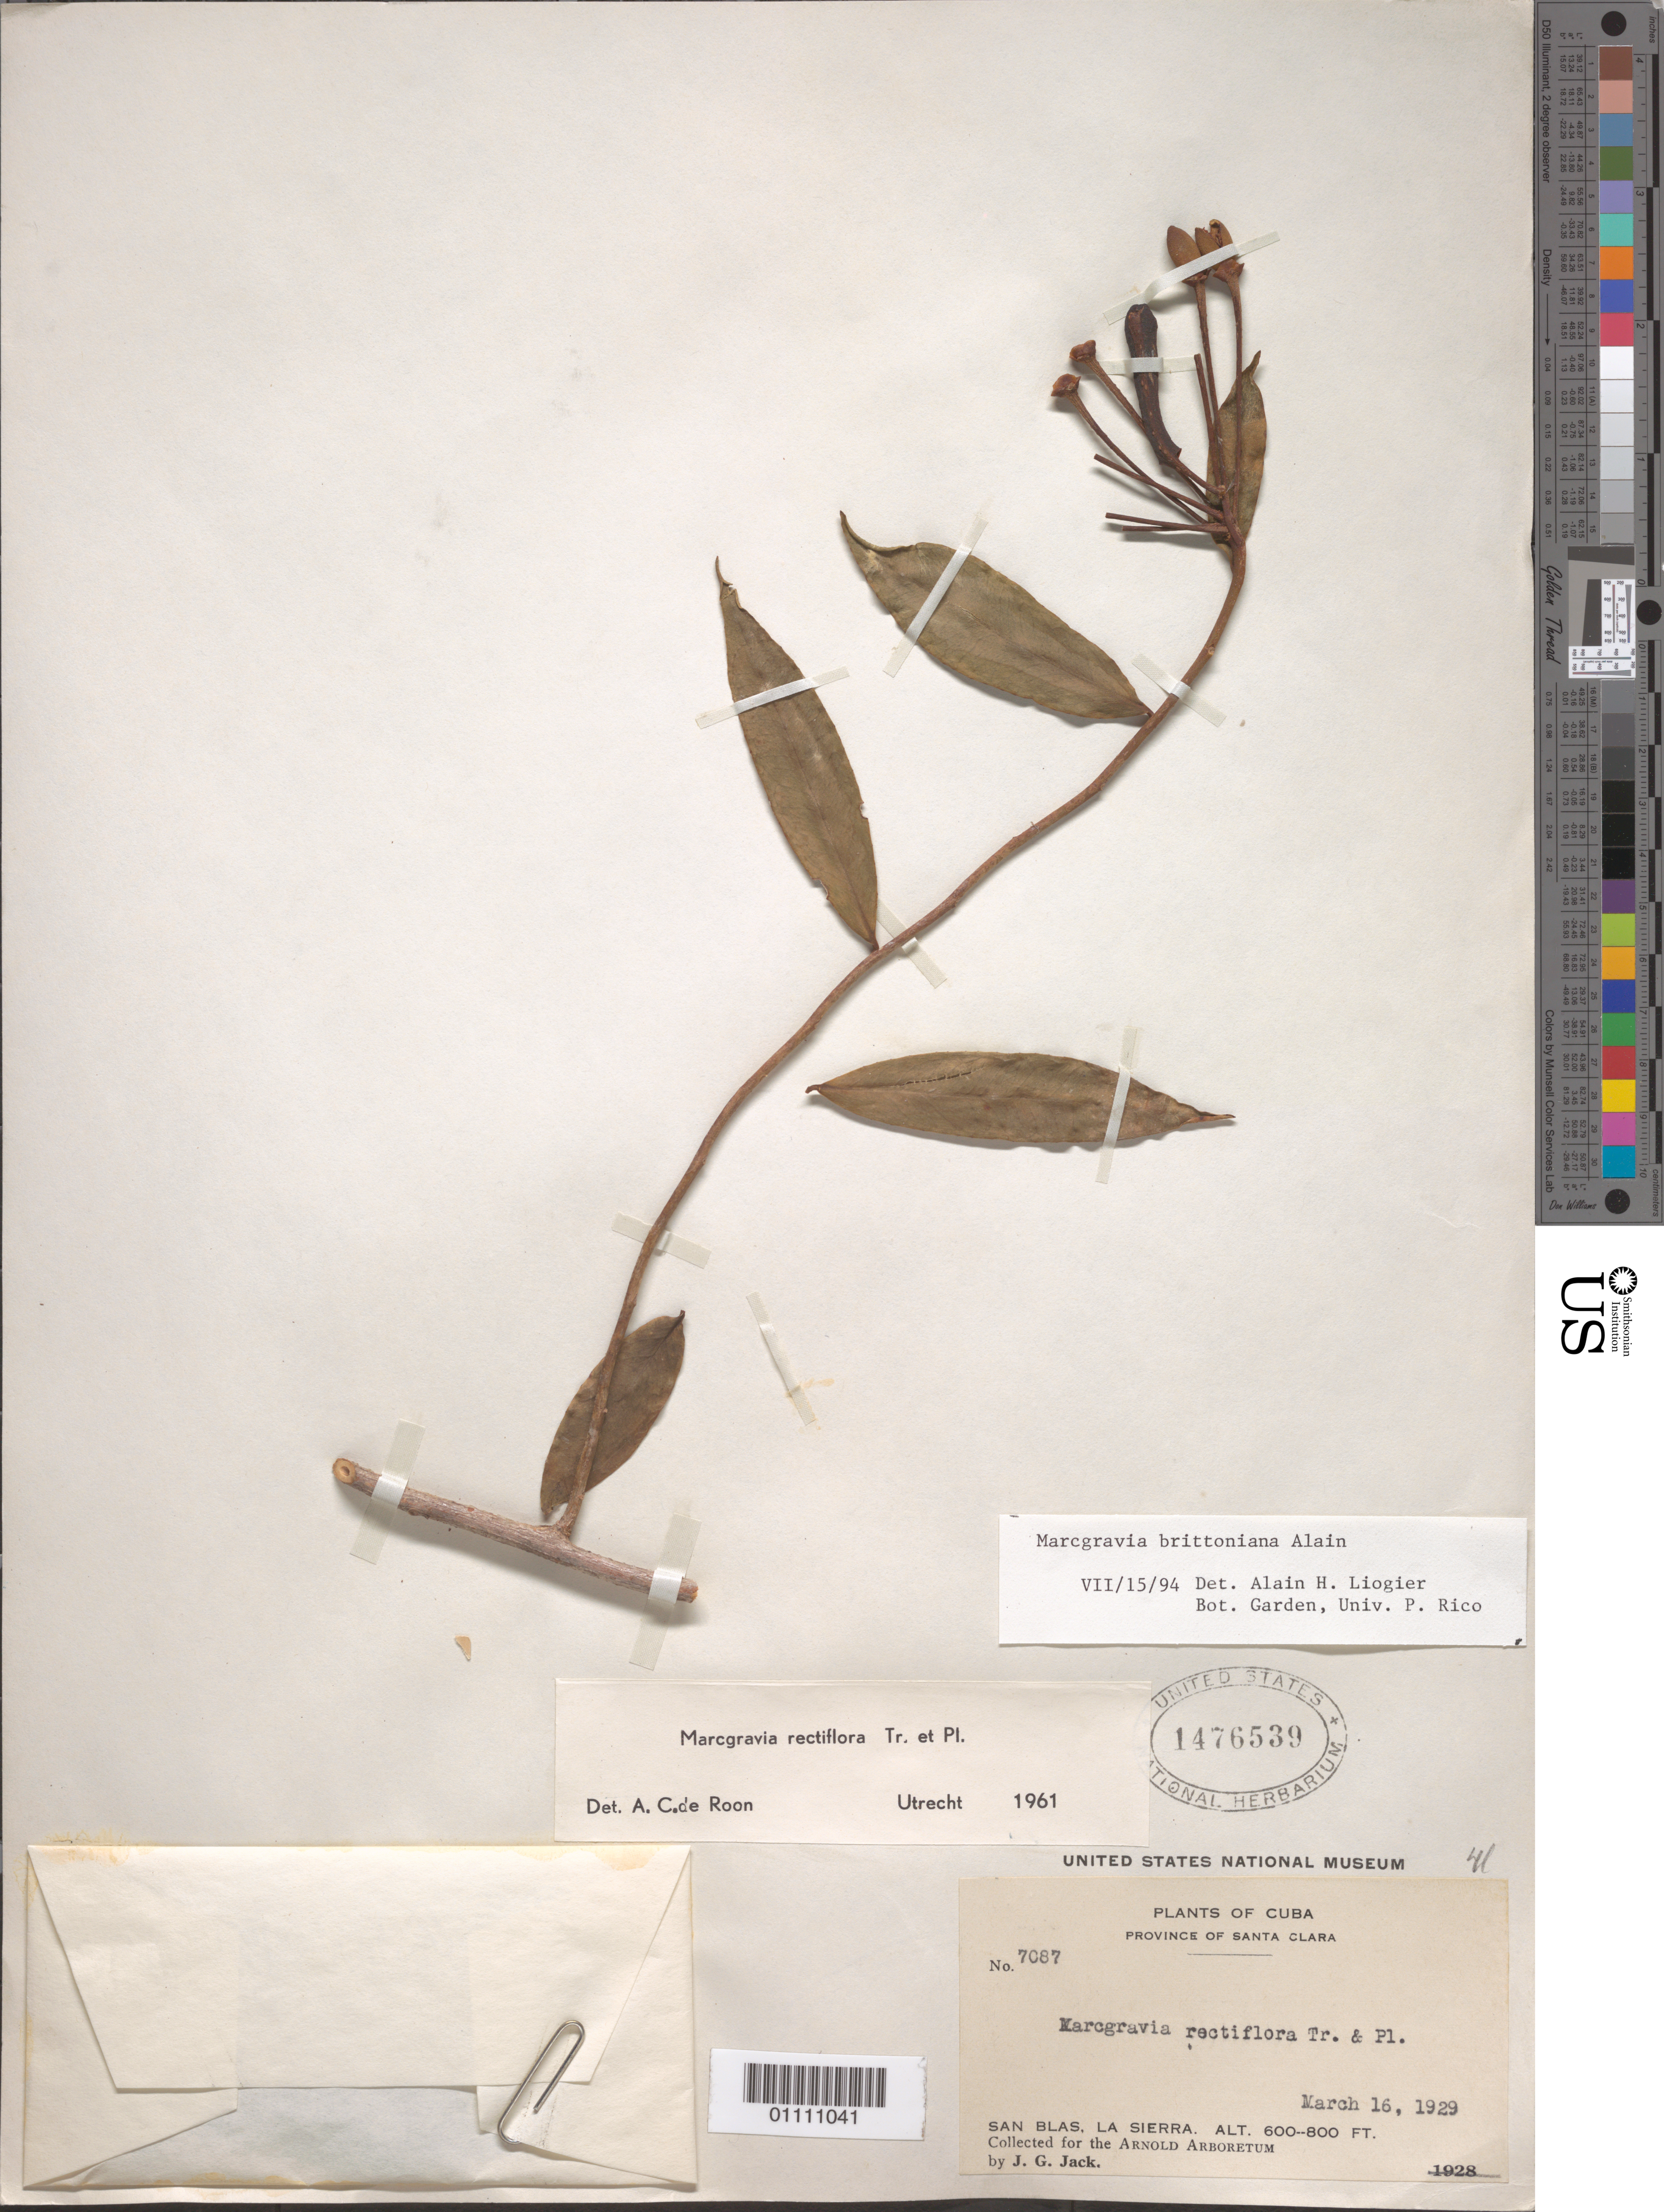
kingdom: Plantae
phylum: Tracheophyta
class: Magnoliopsida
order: Ericales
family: Marcgraviaceae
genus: Marcgravia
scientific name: Marcgravia brittoniana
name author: Alain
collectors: J. G. Jack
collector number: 7087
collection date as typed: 16 Mar 1929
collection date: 1929-03-16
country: Cuba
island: Cuba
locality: San Blas, la sierra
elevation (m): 183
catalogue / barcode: US 1476539